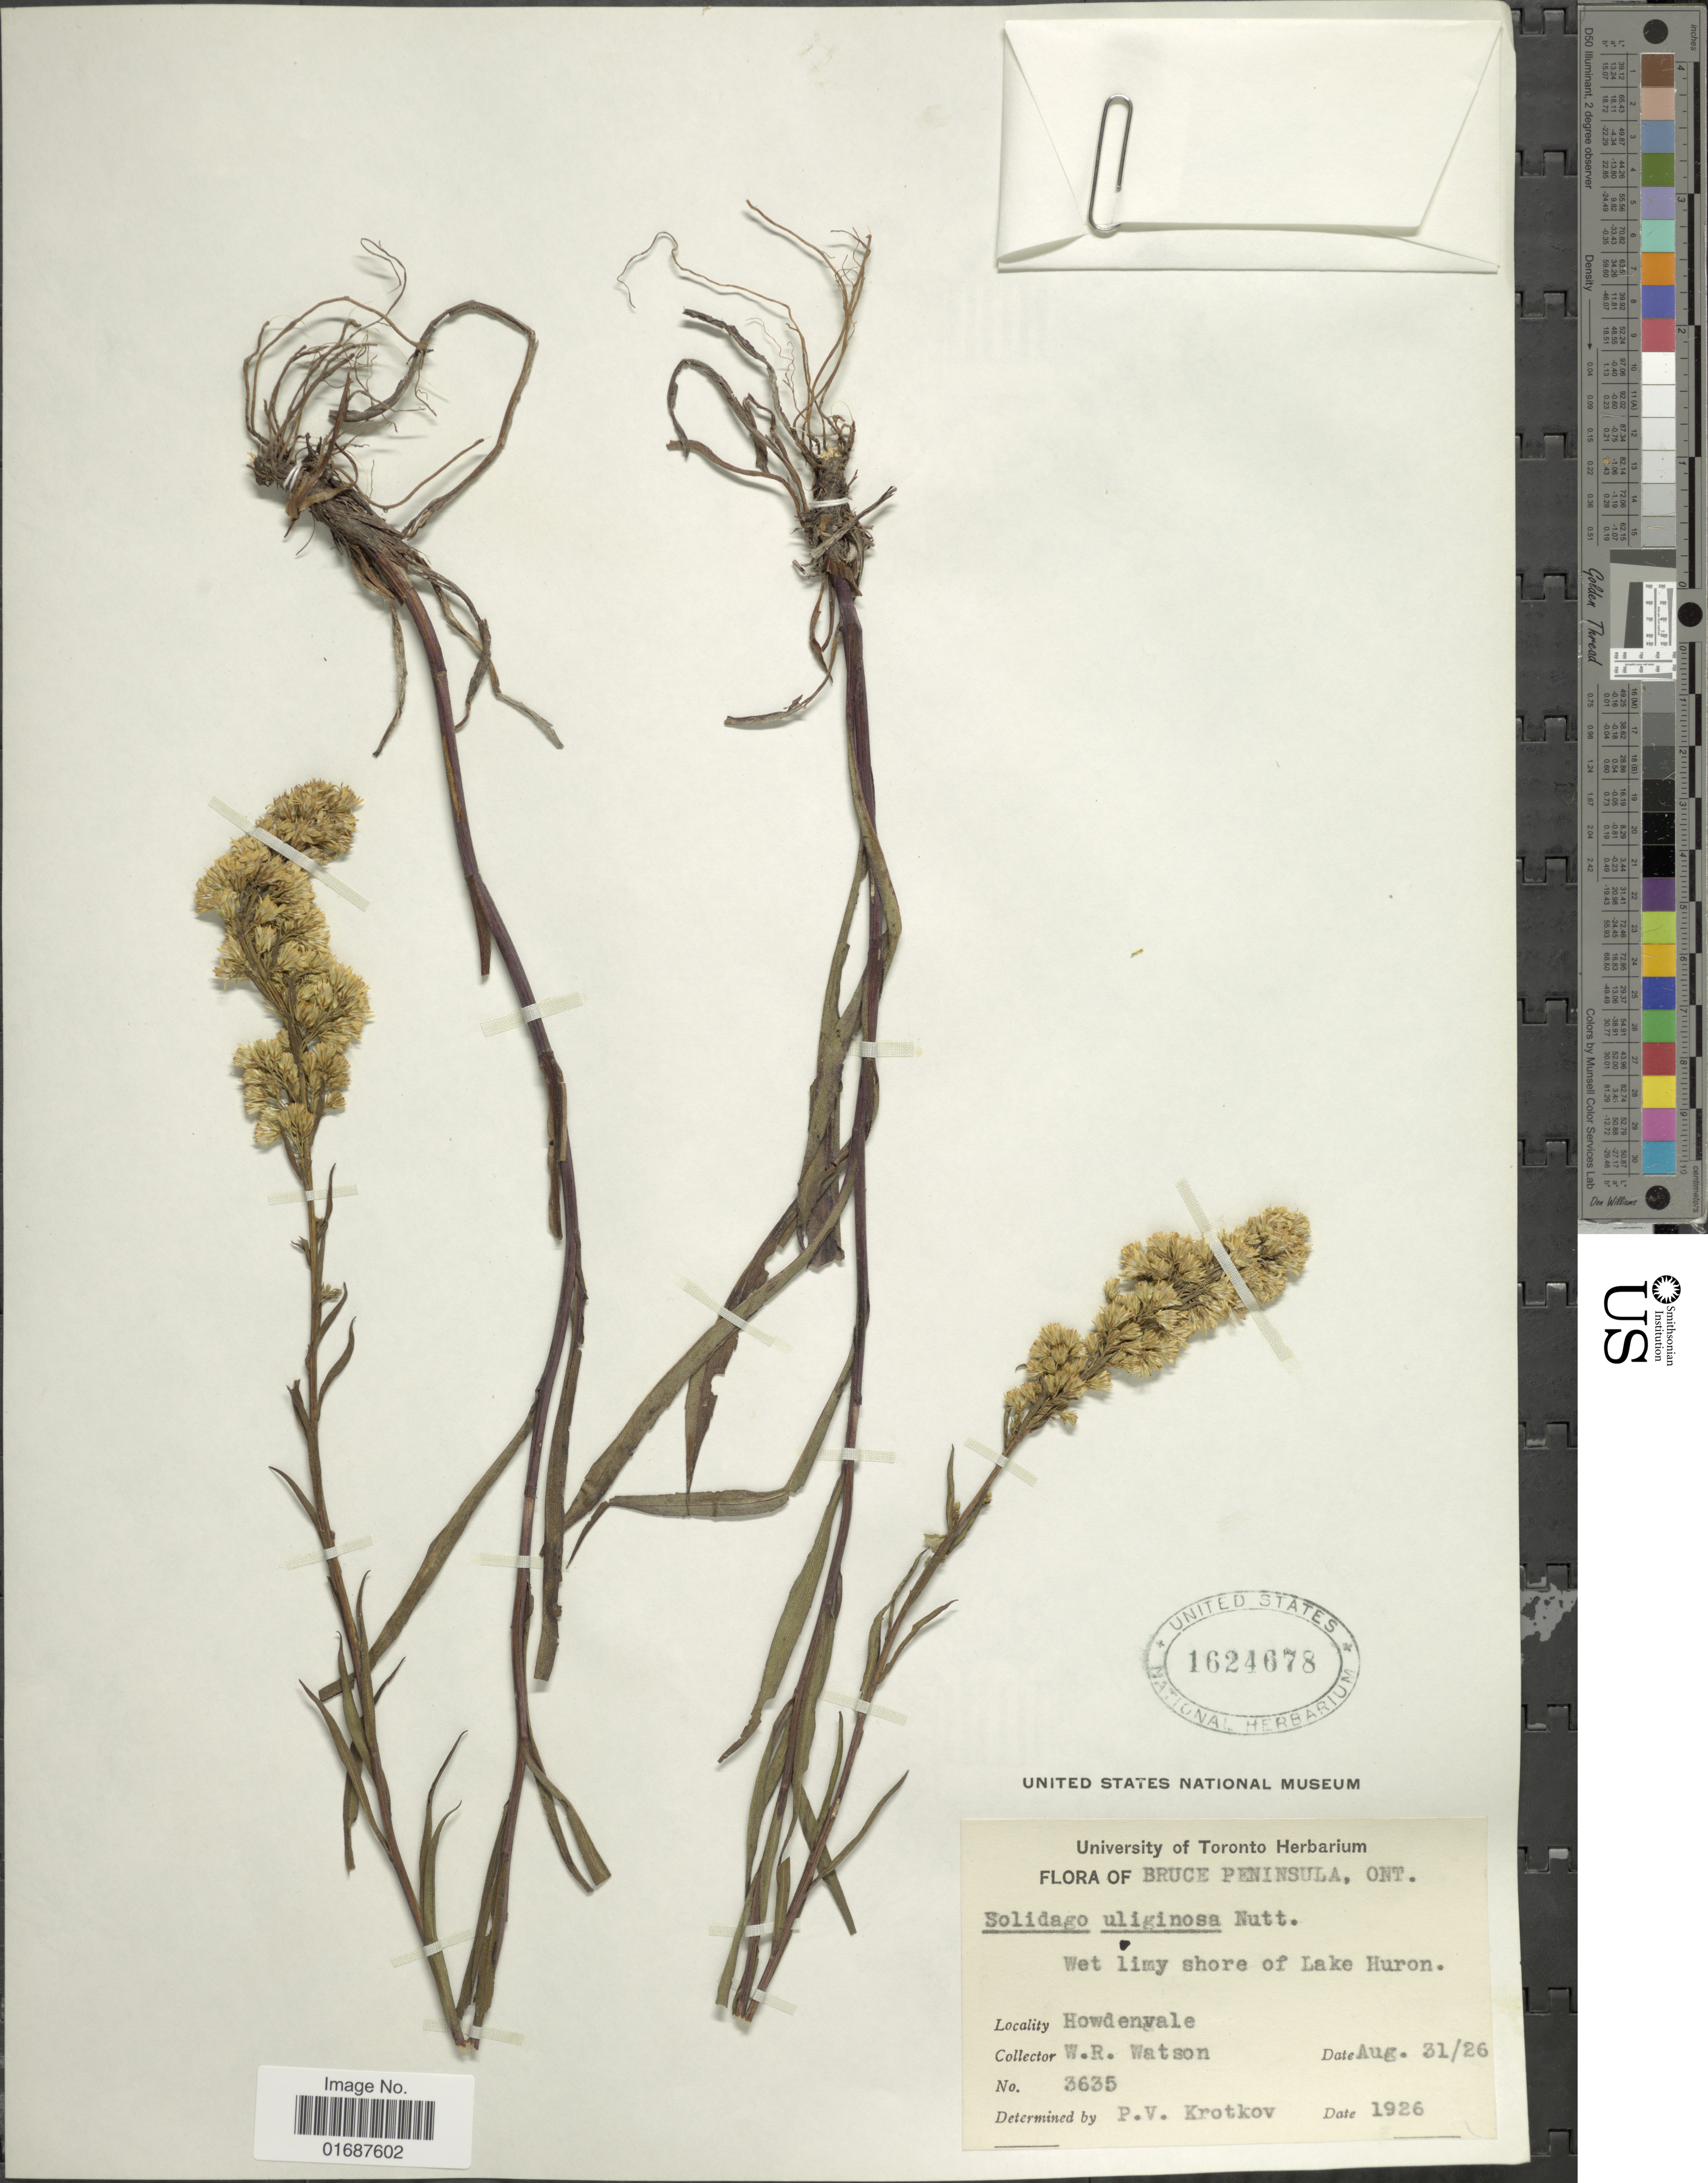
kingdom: Plantae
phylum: Tracheophyta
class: Magnoliopsida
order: Asterales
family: Asteraceae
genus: Solidago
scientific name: Solidago uliginosa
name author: Nutt.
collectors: W. R. Watson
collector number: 3635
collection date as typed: Transcribed d/m/y: 31/8/26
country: Canada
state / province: Ontario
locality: Bruce Peninsula. Howdenvale. Lake Huron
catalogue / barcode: US 1624678